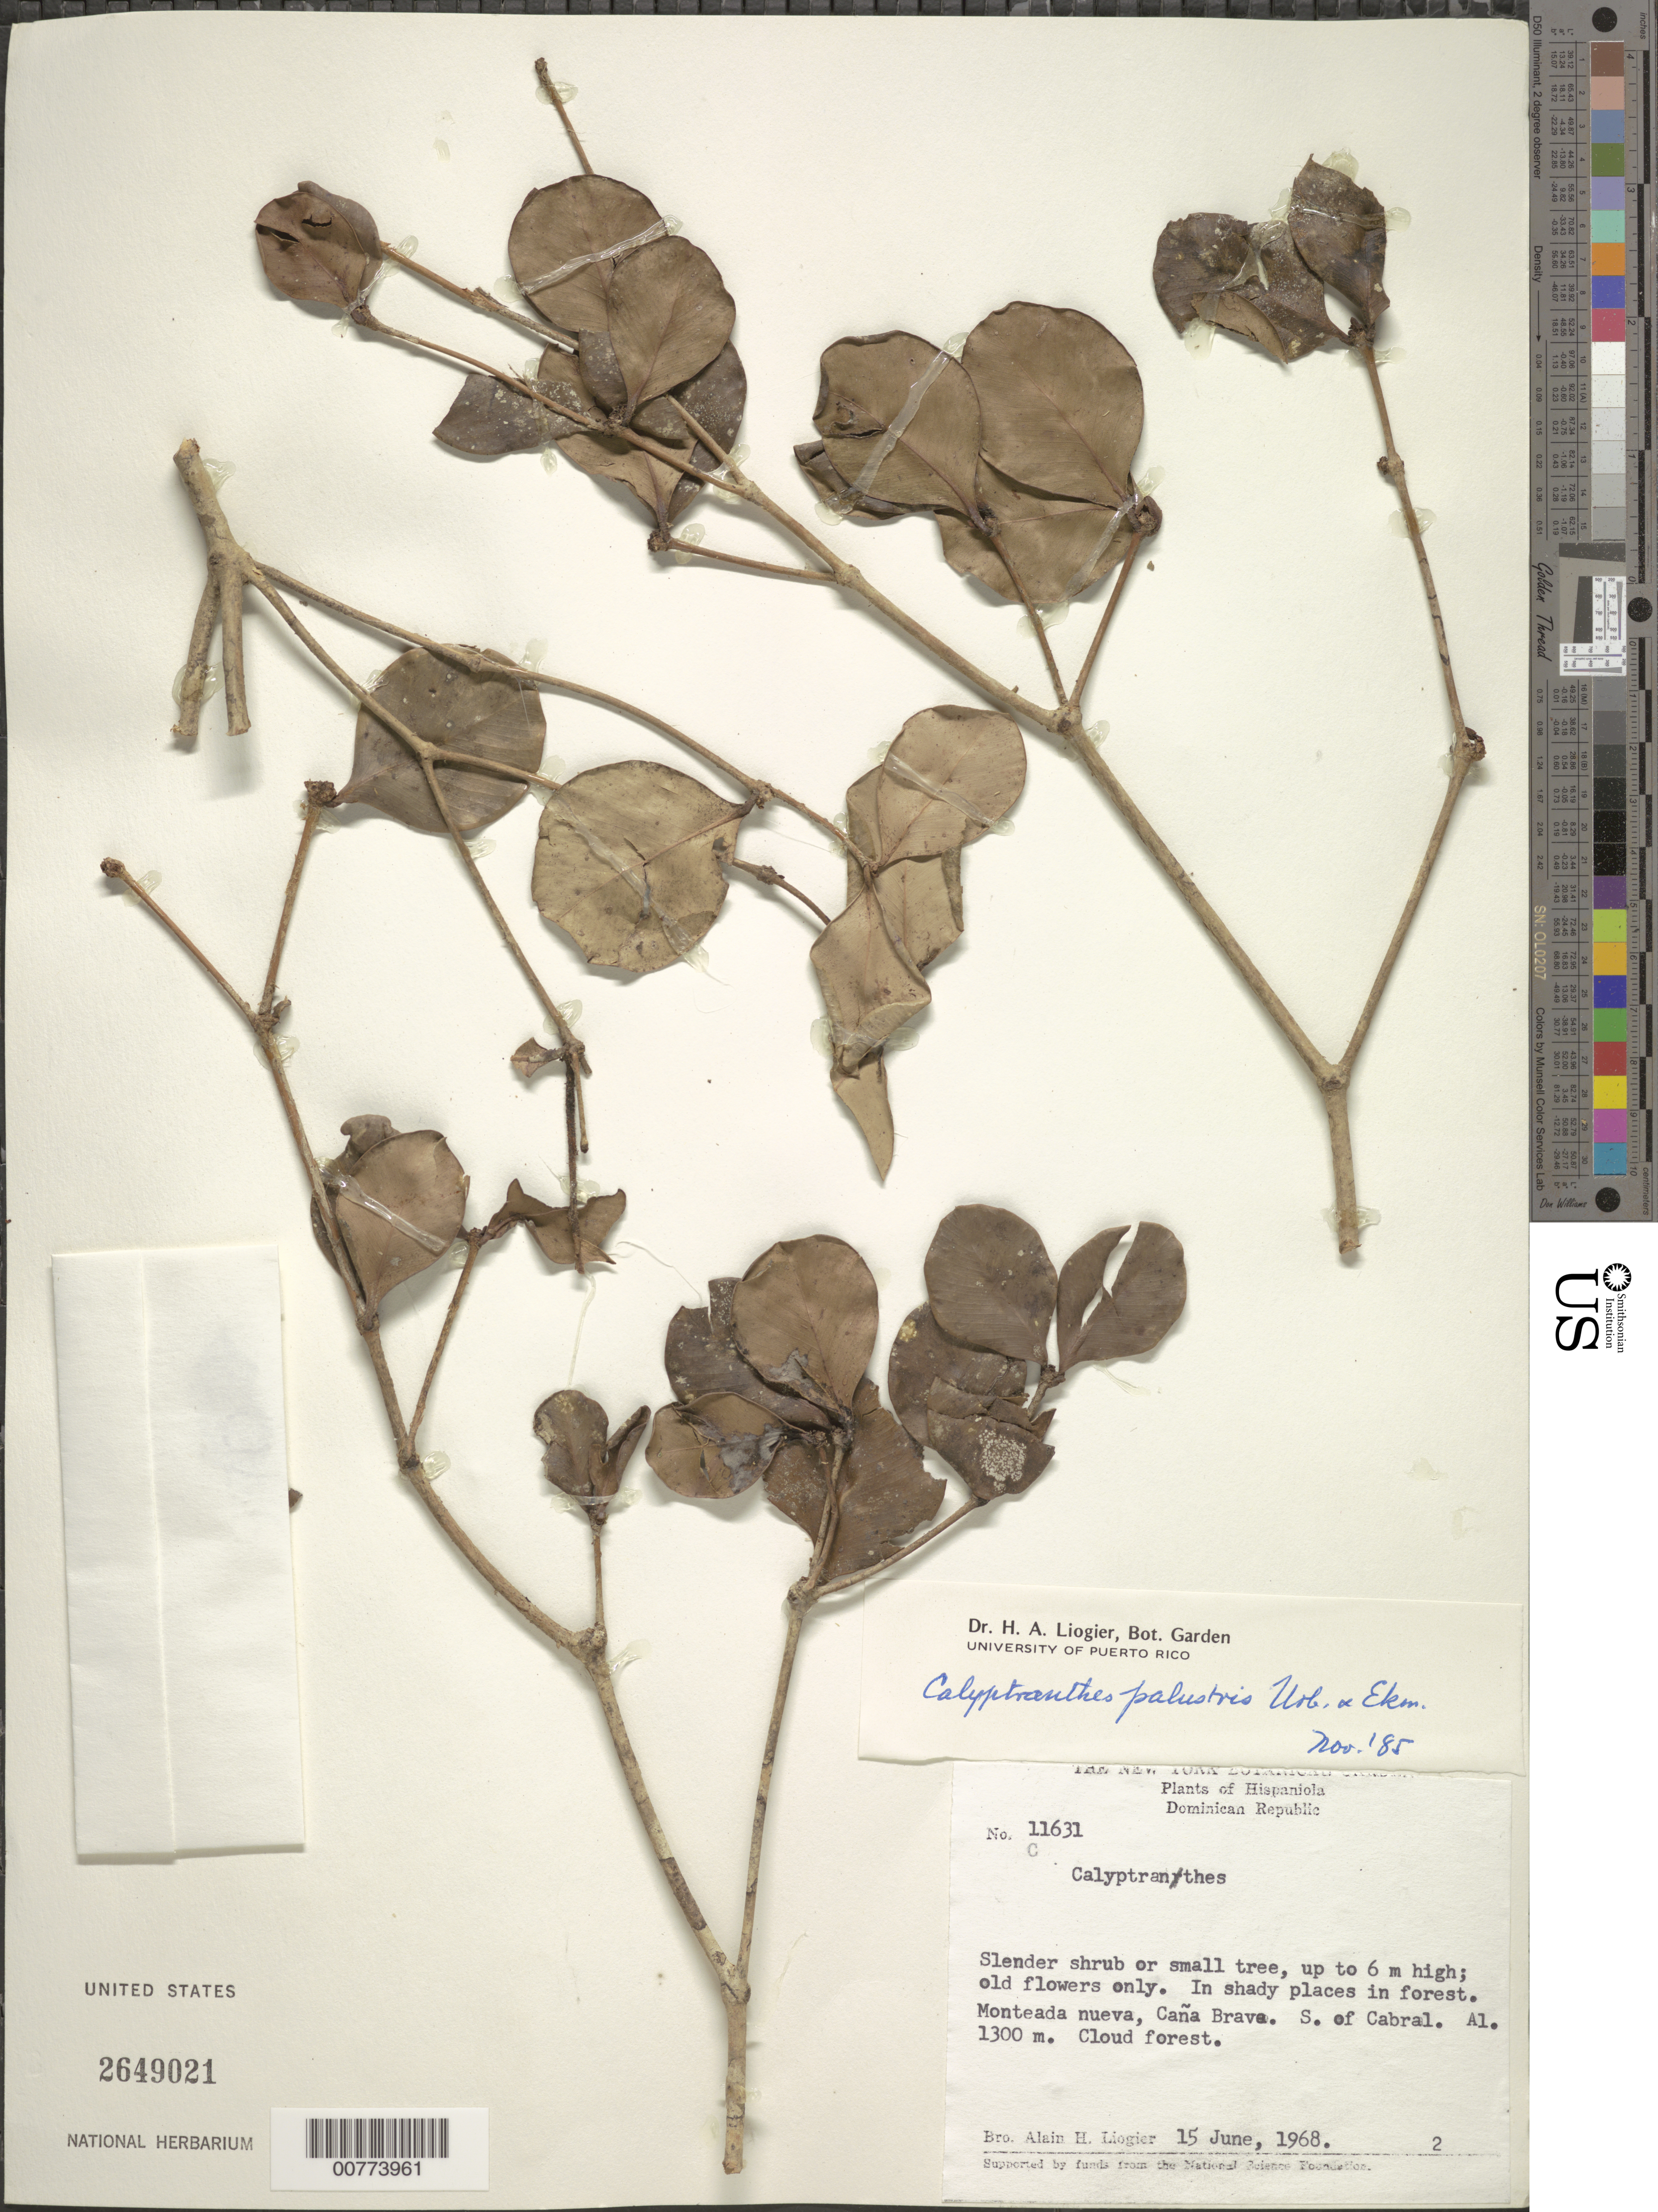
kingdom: Plantae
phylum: Tracheophyta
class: Magnoliopsida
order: Myrtales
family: Myrtaceae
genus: Myrcia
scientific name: Myrcia neopalustris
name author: K. Campbell & Peguero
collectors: A. H. Liogier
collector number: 11631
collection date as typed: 15 Jun 1968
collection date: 1968-06-15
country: Dominican Republic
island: Hispaniola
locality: Monteada Nueva, Caña Brava, S of Cabral.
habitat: Shady places in forest.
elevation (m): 1300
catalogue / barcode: US 2649021